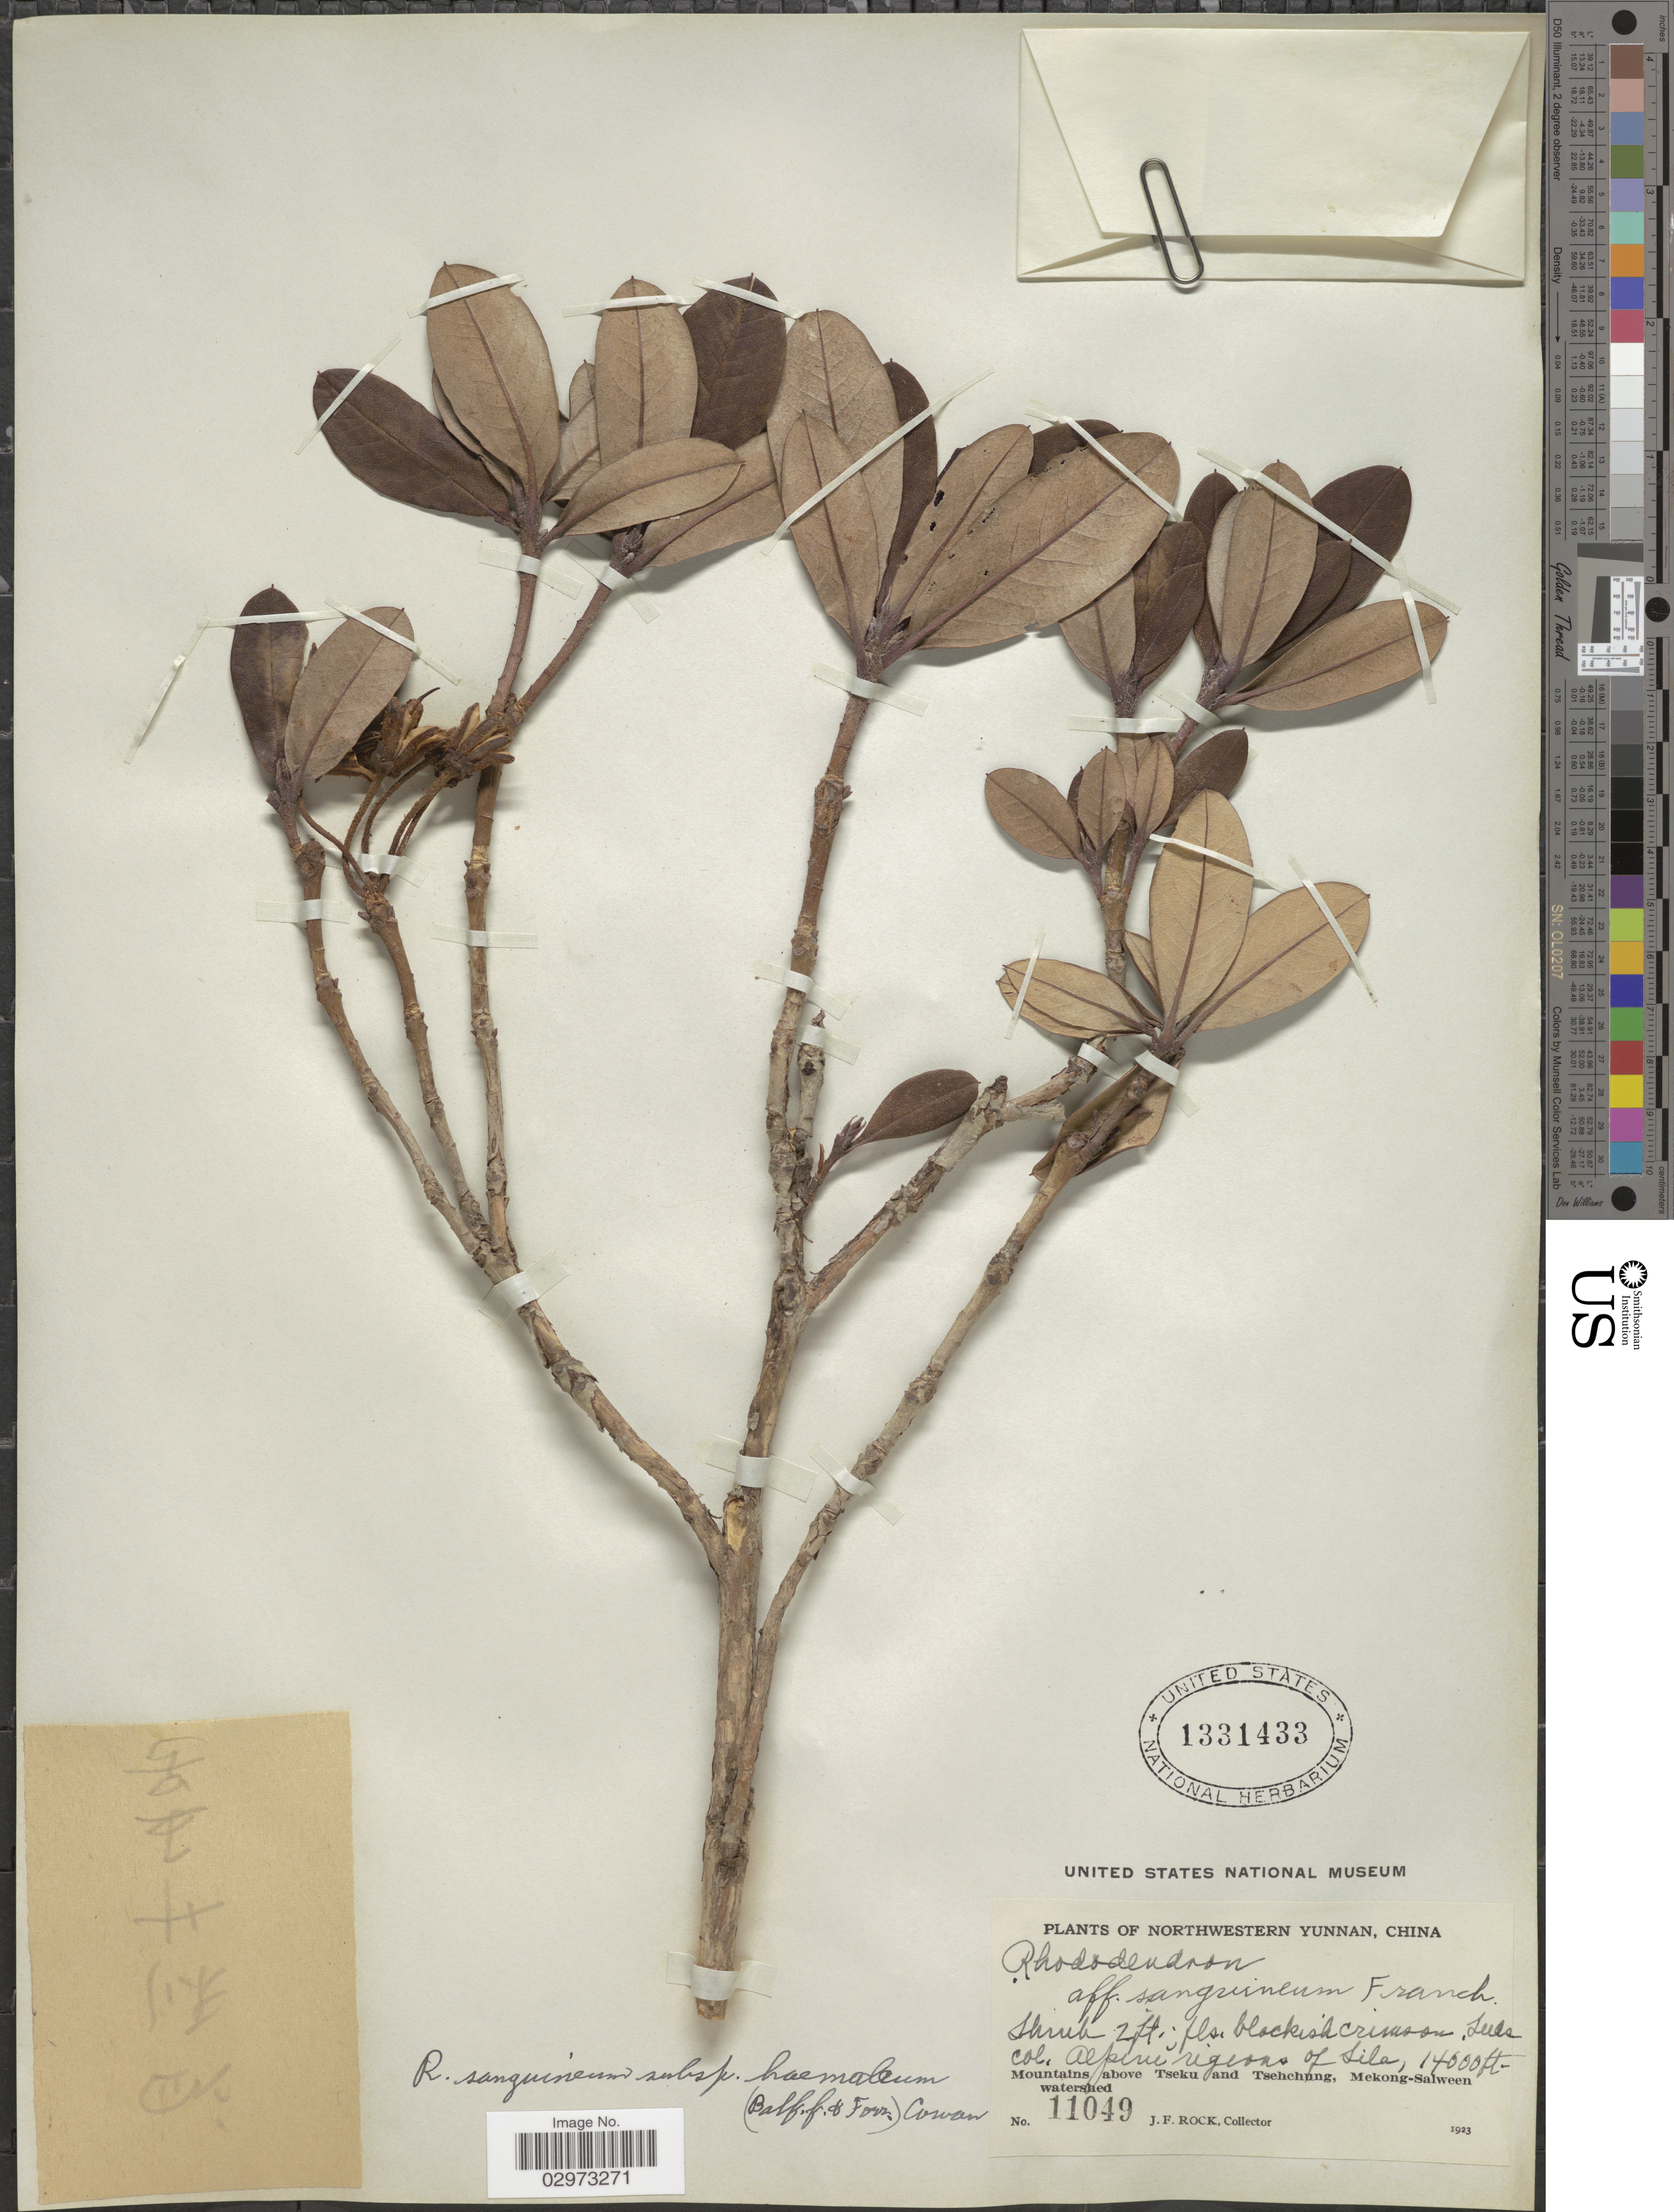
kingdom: Plantae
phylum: Tracheophyta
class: Magnoliopsida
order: Ericales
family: Ericaceae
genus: Rhododendron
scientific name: Rhododendron sanguineum subsp. haemaleum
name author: (Balf. f. & Forrest) Cowan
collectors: J. Rock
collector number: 11049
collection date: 1923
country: China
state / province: Yunnan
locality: Northwestern Yunnan. Alpine regeons of Sila. Mountains above Tseku and Tsehchung, Mekong-Salween watershed.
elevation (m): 4267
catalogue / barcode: US 1331433